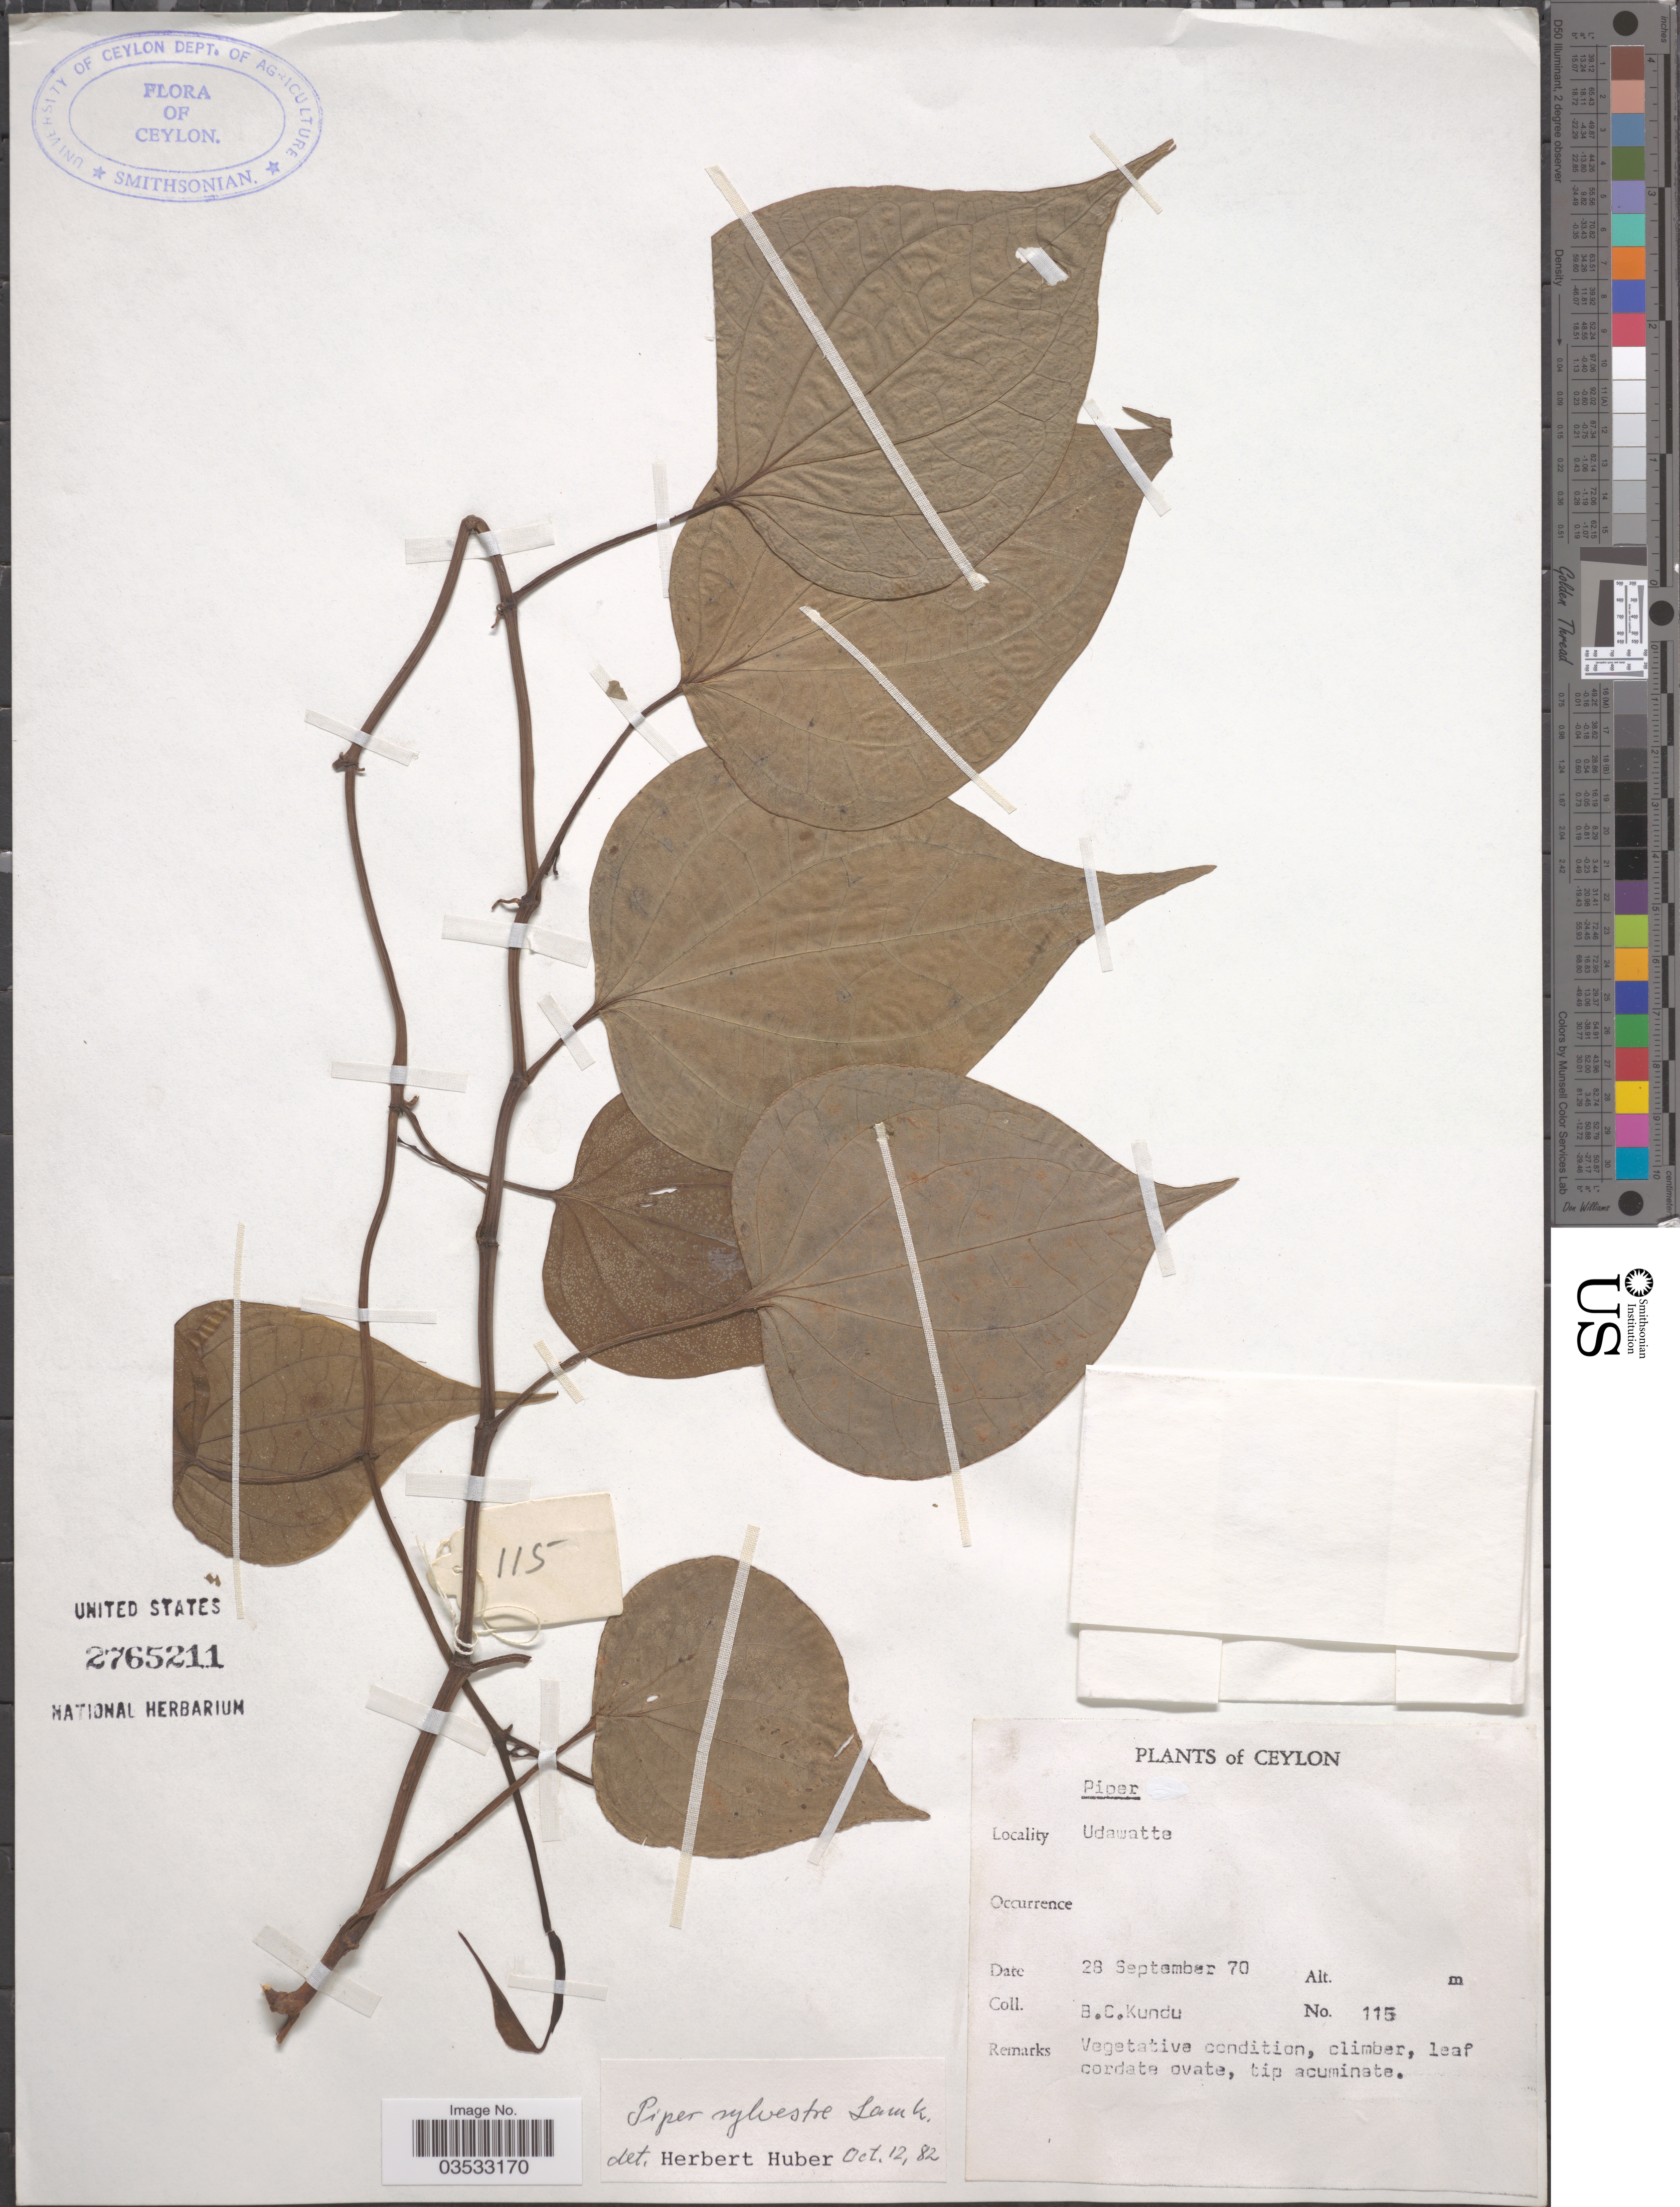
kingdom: Plantae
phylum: Tracheophyta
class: Magnoliopsida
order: Piperales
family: Piperaceae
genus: Piper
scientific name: Piper sylvestre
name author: Lour.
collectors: B. C. Kundu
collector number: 115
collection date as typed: Transcribed d/m/y: 28/9/70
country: Sri Lanka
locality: Ceylon. Udawatte.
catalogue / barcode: US 2765211